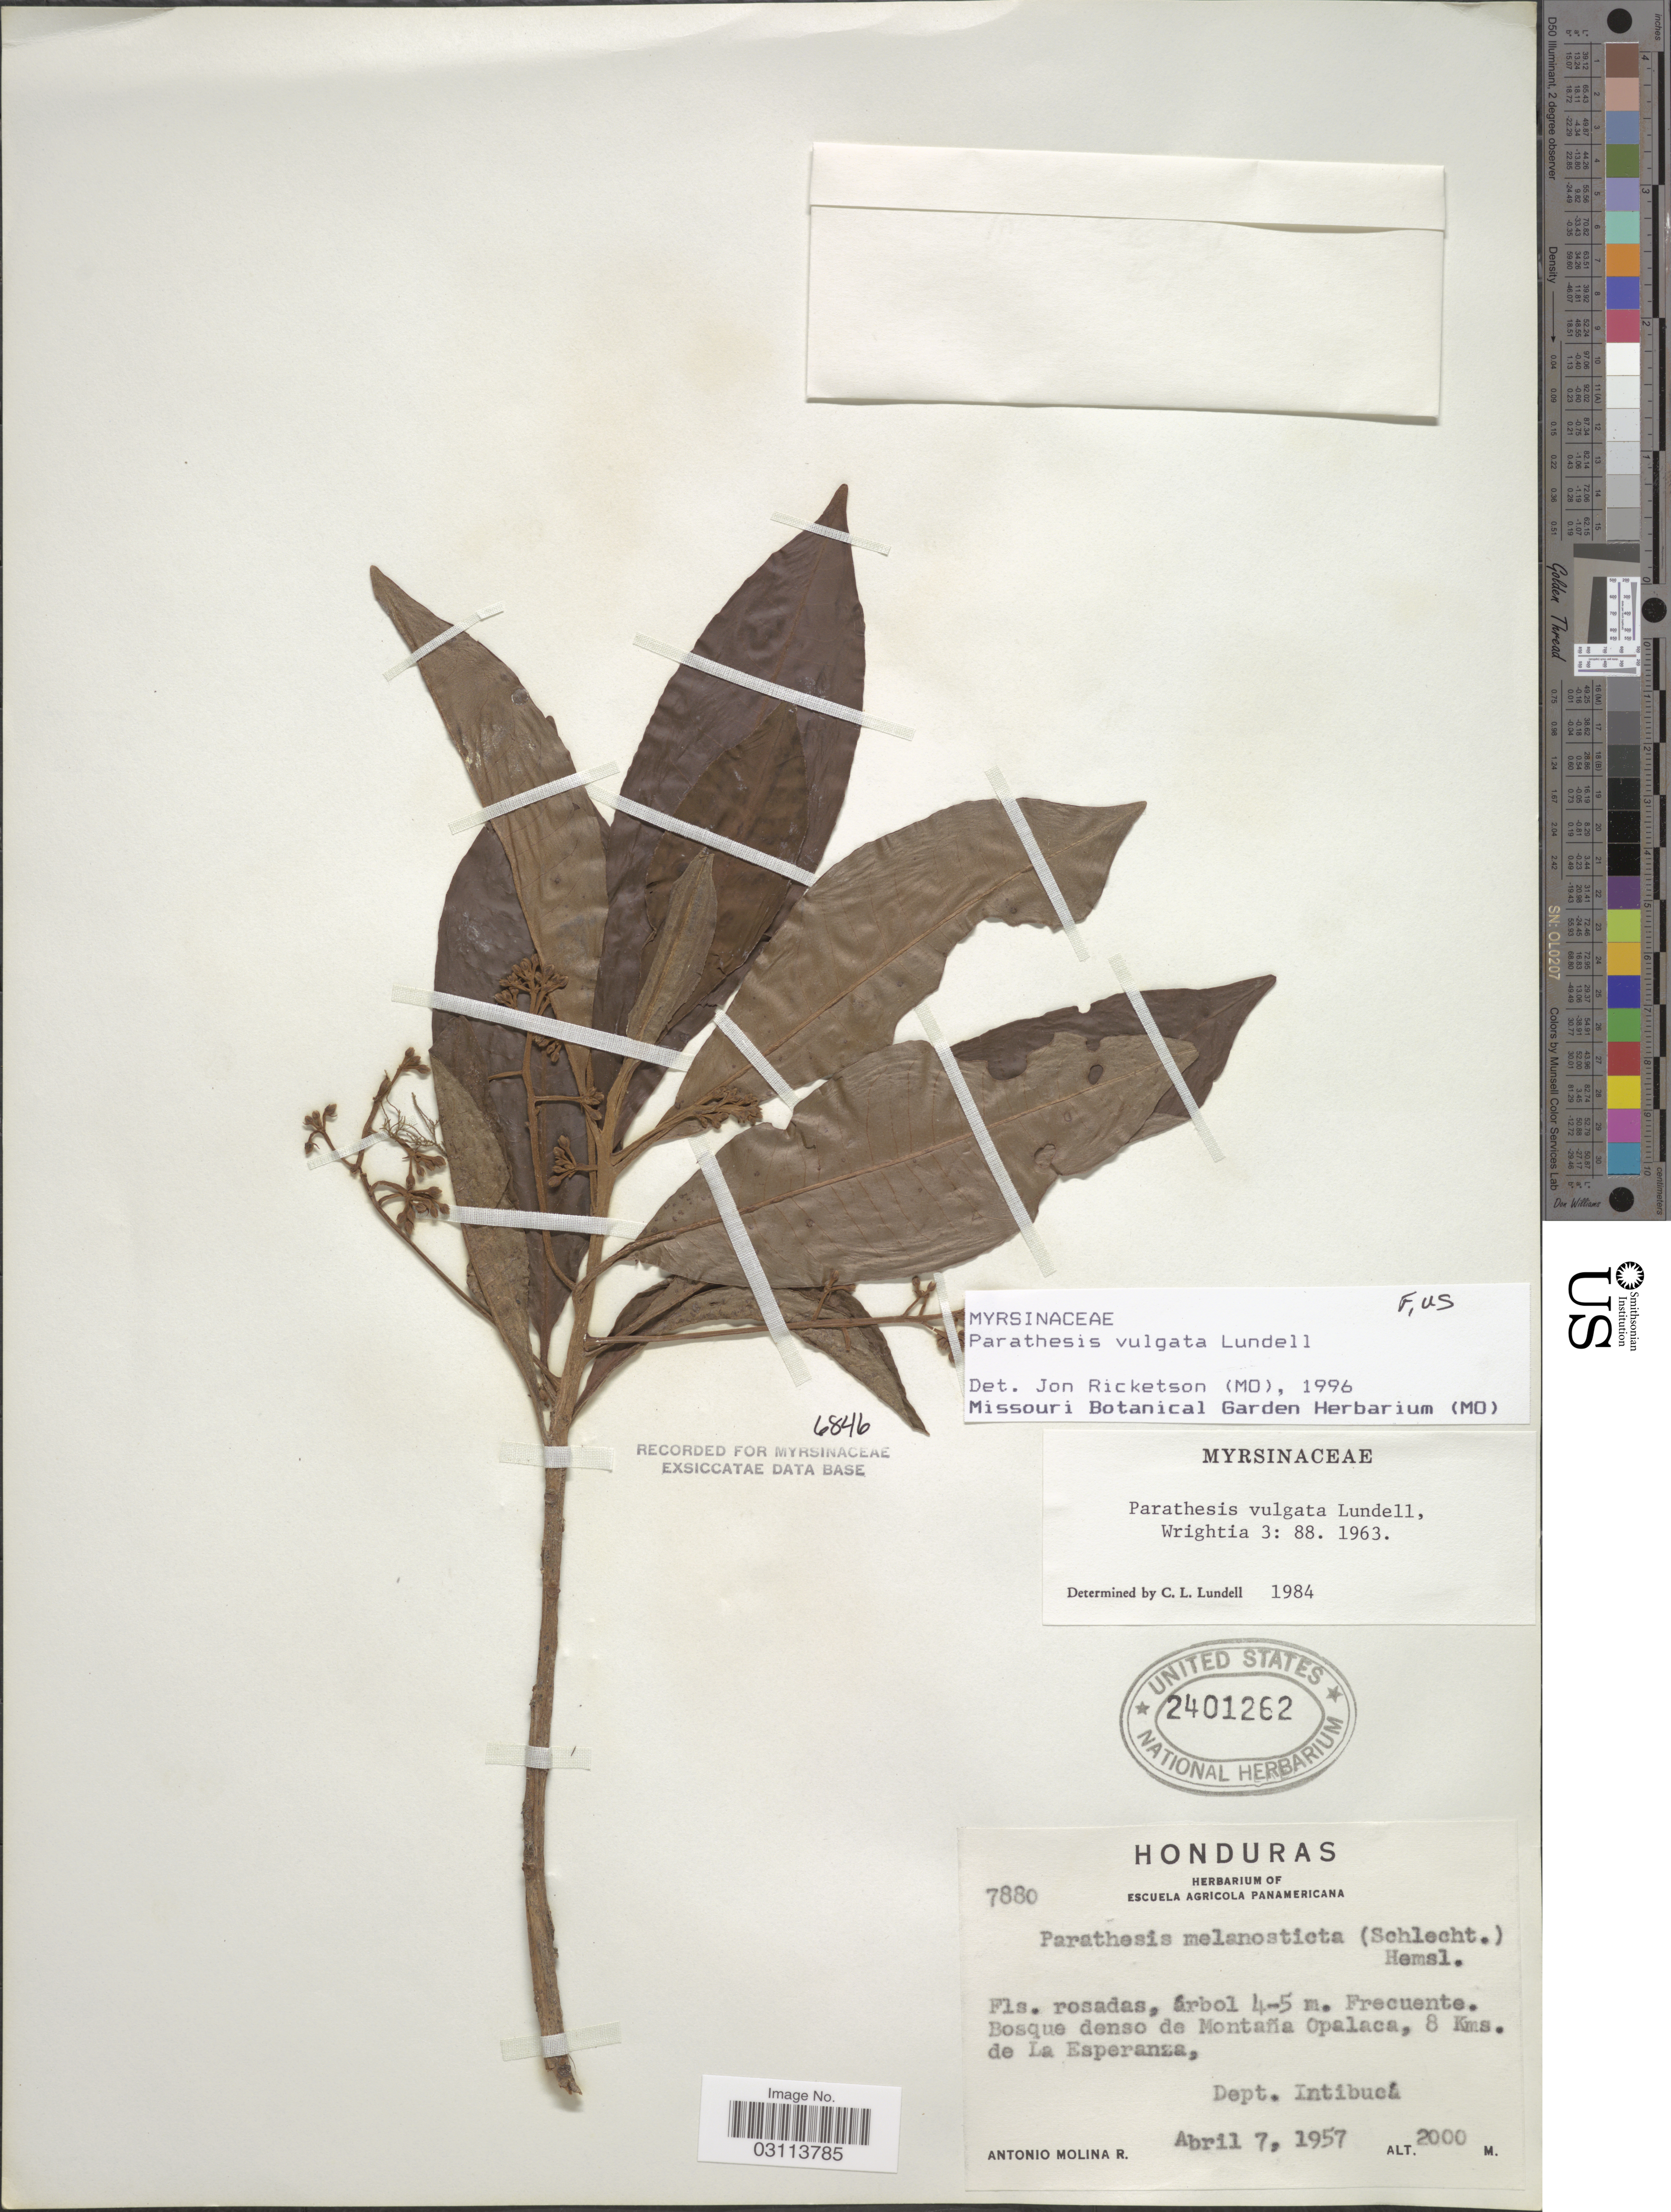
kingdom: Plantae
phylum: Tracheophyta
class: Magnoliopsida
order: Ericales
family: Primulaceae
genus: Parathesis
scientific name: Parathesis vulgata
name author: Lundell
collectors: A. Molina R.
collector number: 7880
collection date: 1957-04-07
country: Honduras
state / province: Intibuca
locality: Bosque denso de Montaña Opalaca, 8 Kms. de La Esperanza, Dept. Intibucá.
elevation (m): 2000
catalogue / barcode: US 2401262